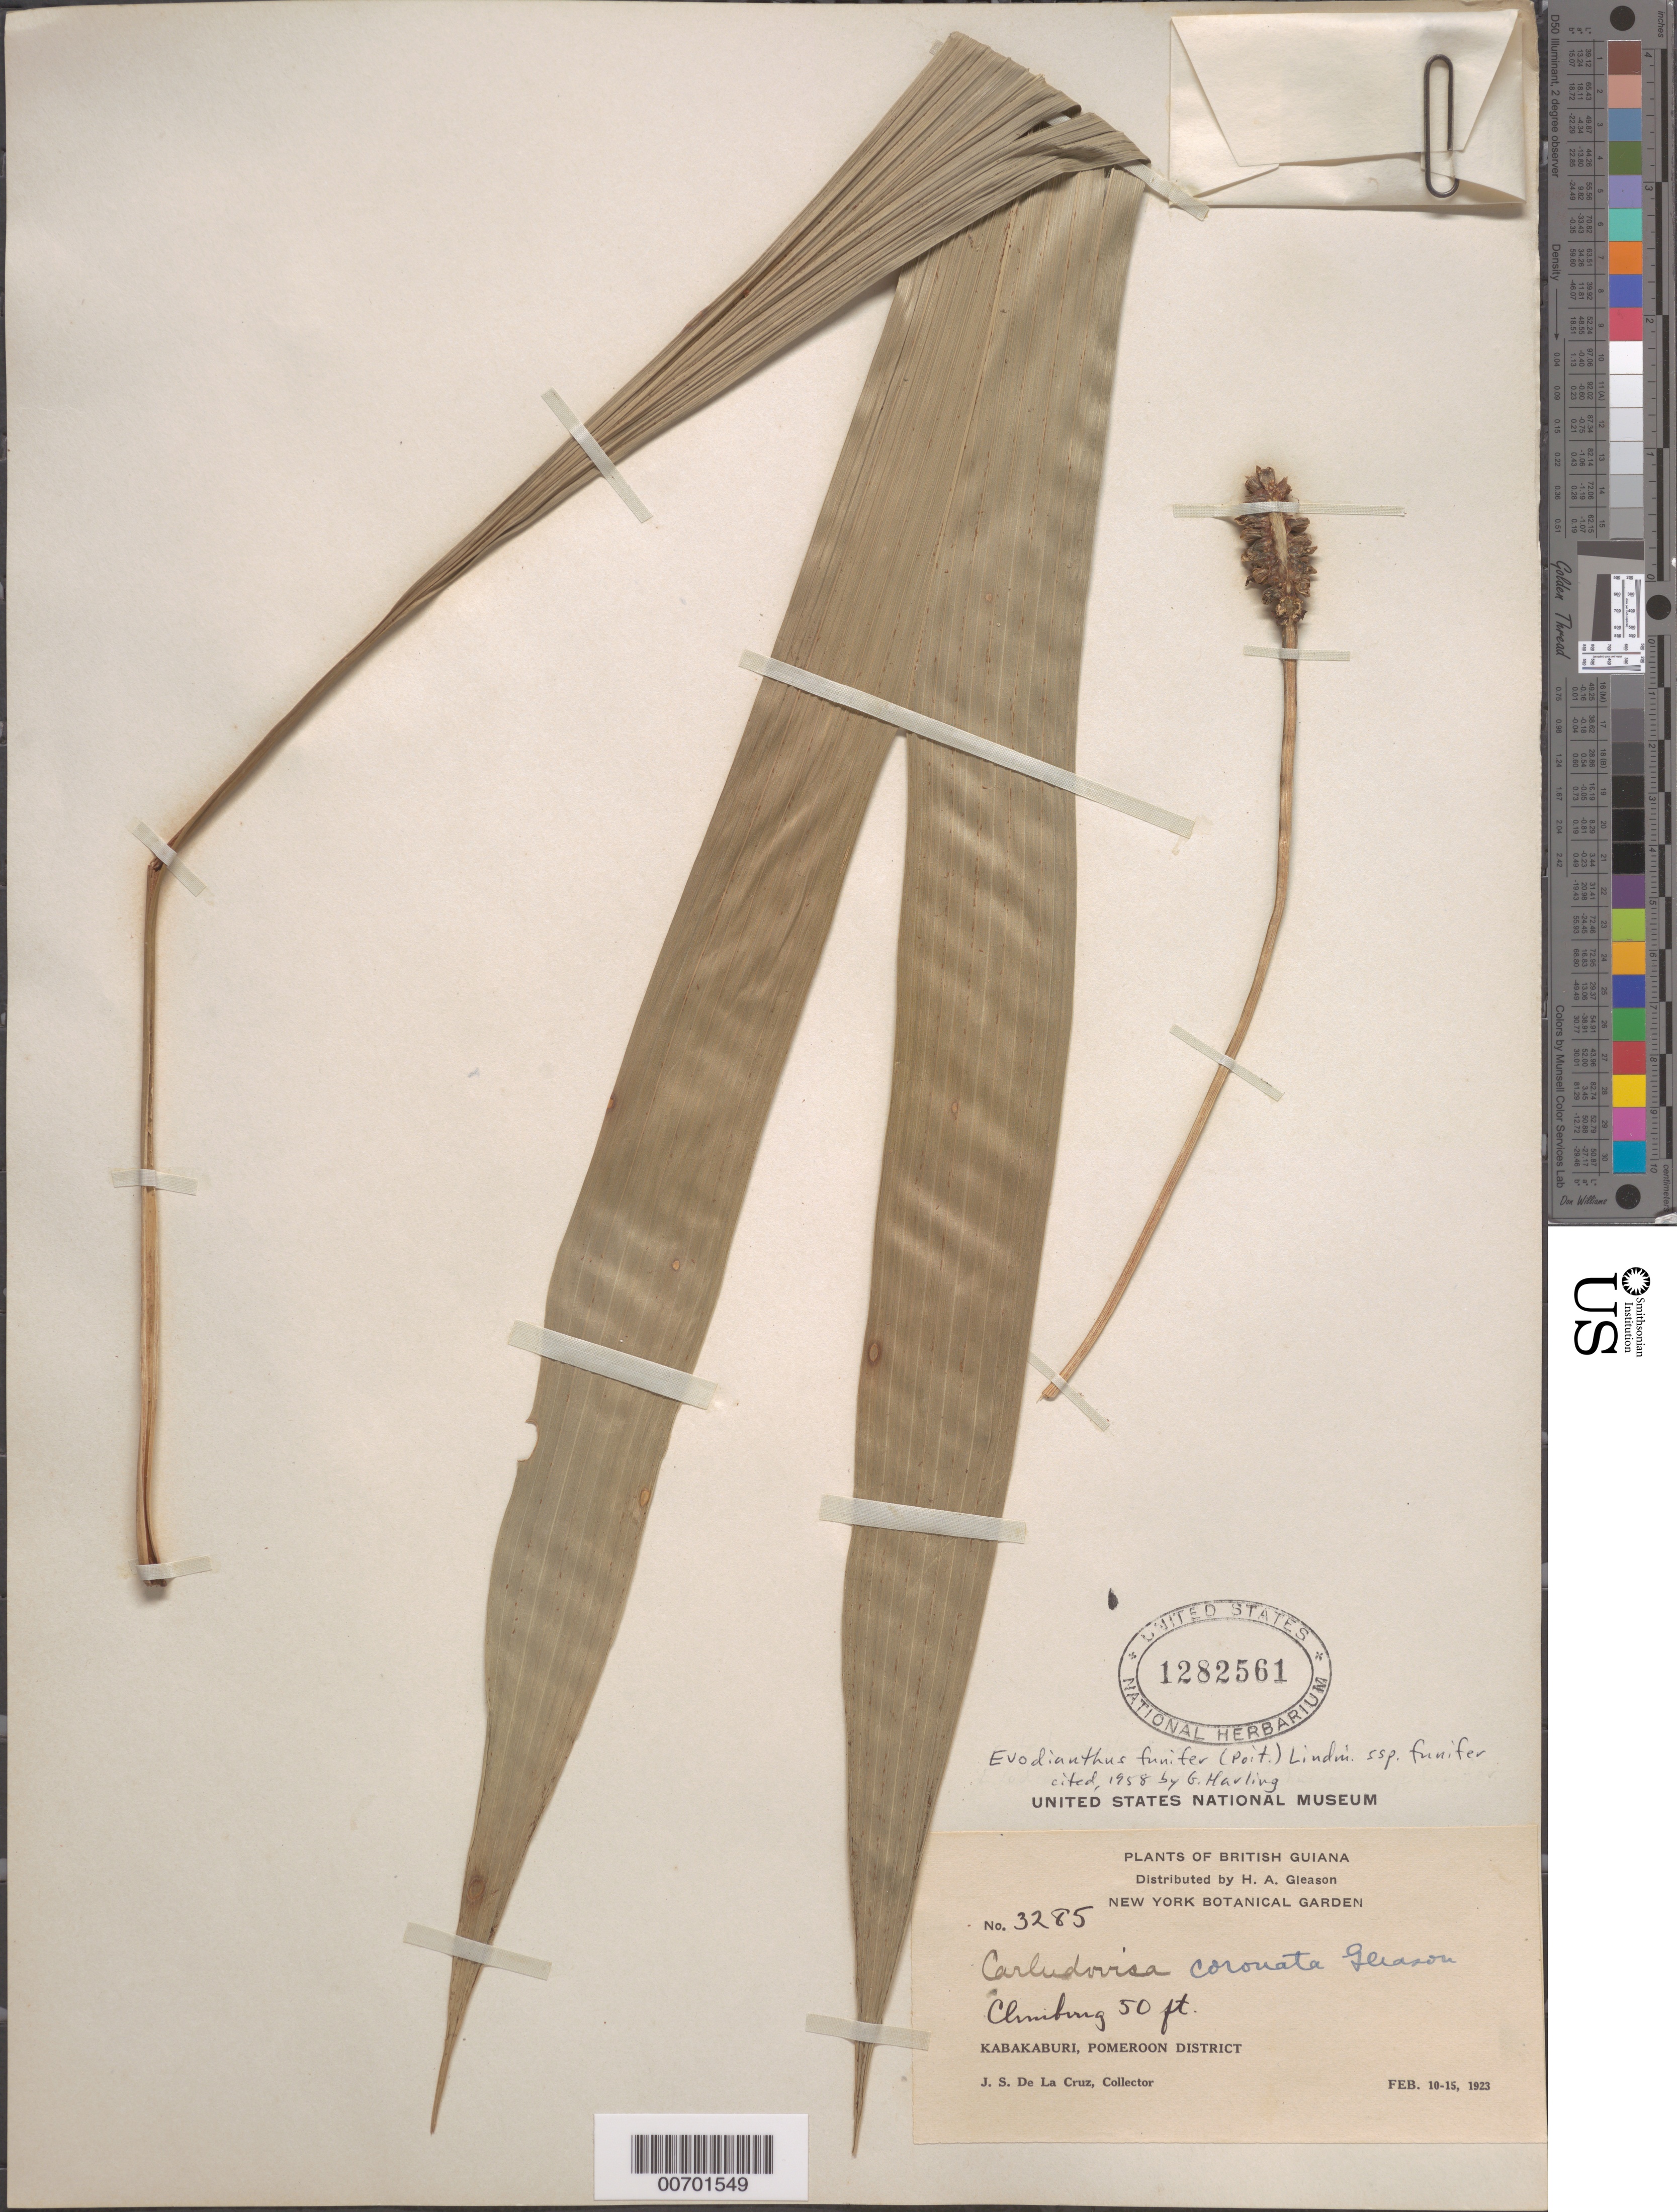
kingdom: Plantae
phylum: Tracheophyta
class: Liliopsida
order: Pandanales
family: Cyclanthaceae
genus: Evodianthus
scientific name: Evodianthus funifer subsp. funifer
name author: (Poit.) Lindm.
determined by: Harling, Gunnar W.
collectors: J. S. de la Cruz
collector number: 3285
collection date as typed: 10-Feb-23 to 15-Feb-23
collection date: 1923-02-10/1923-02-15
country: Guyana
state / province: Pomeroon-Supenaam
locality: Kabakaburi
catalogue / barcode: US 1282561